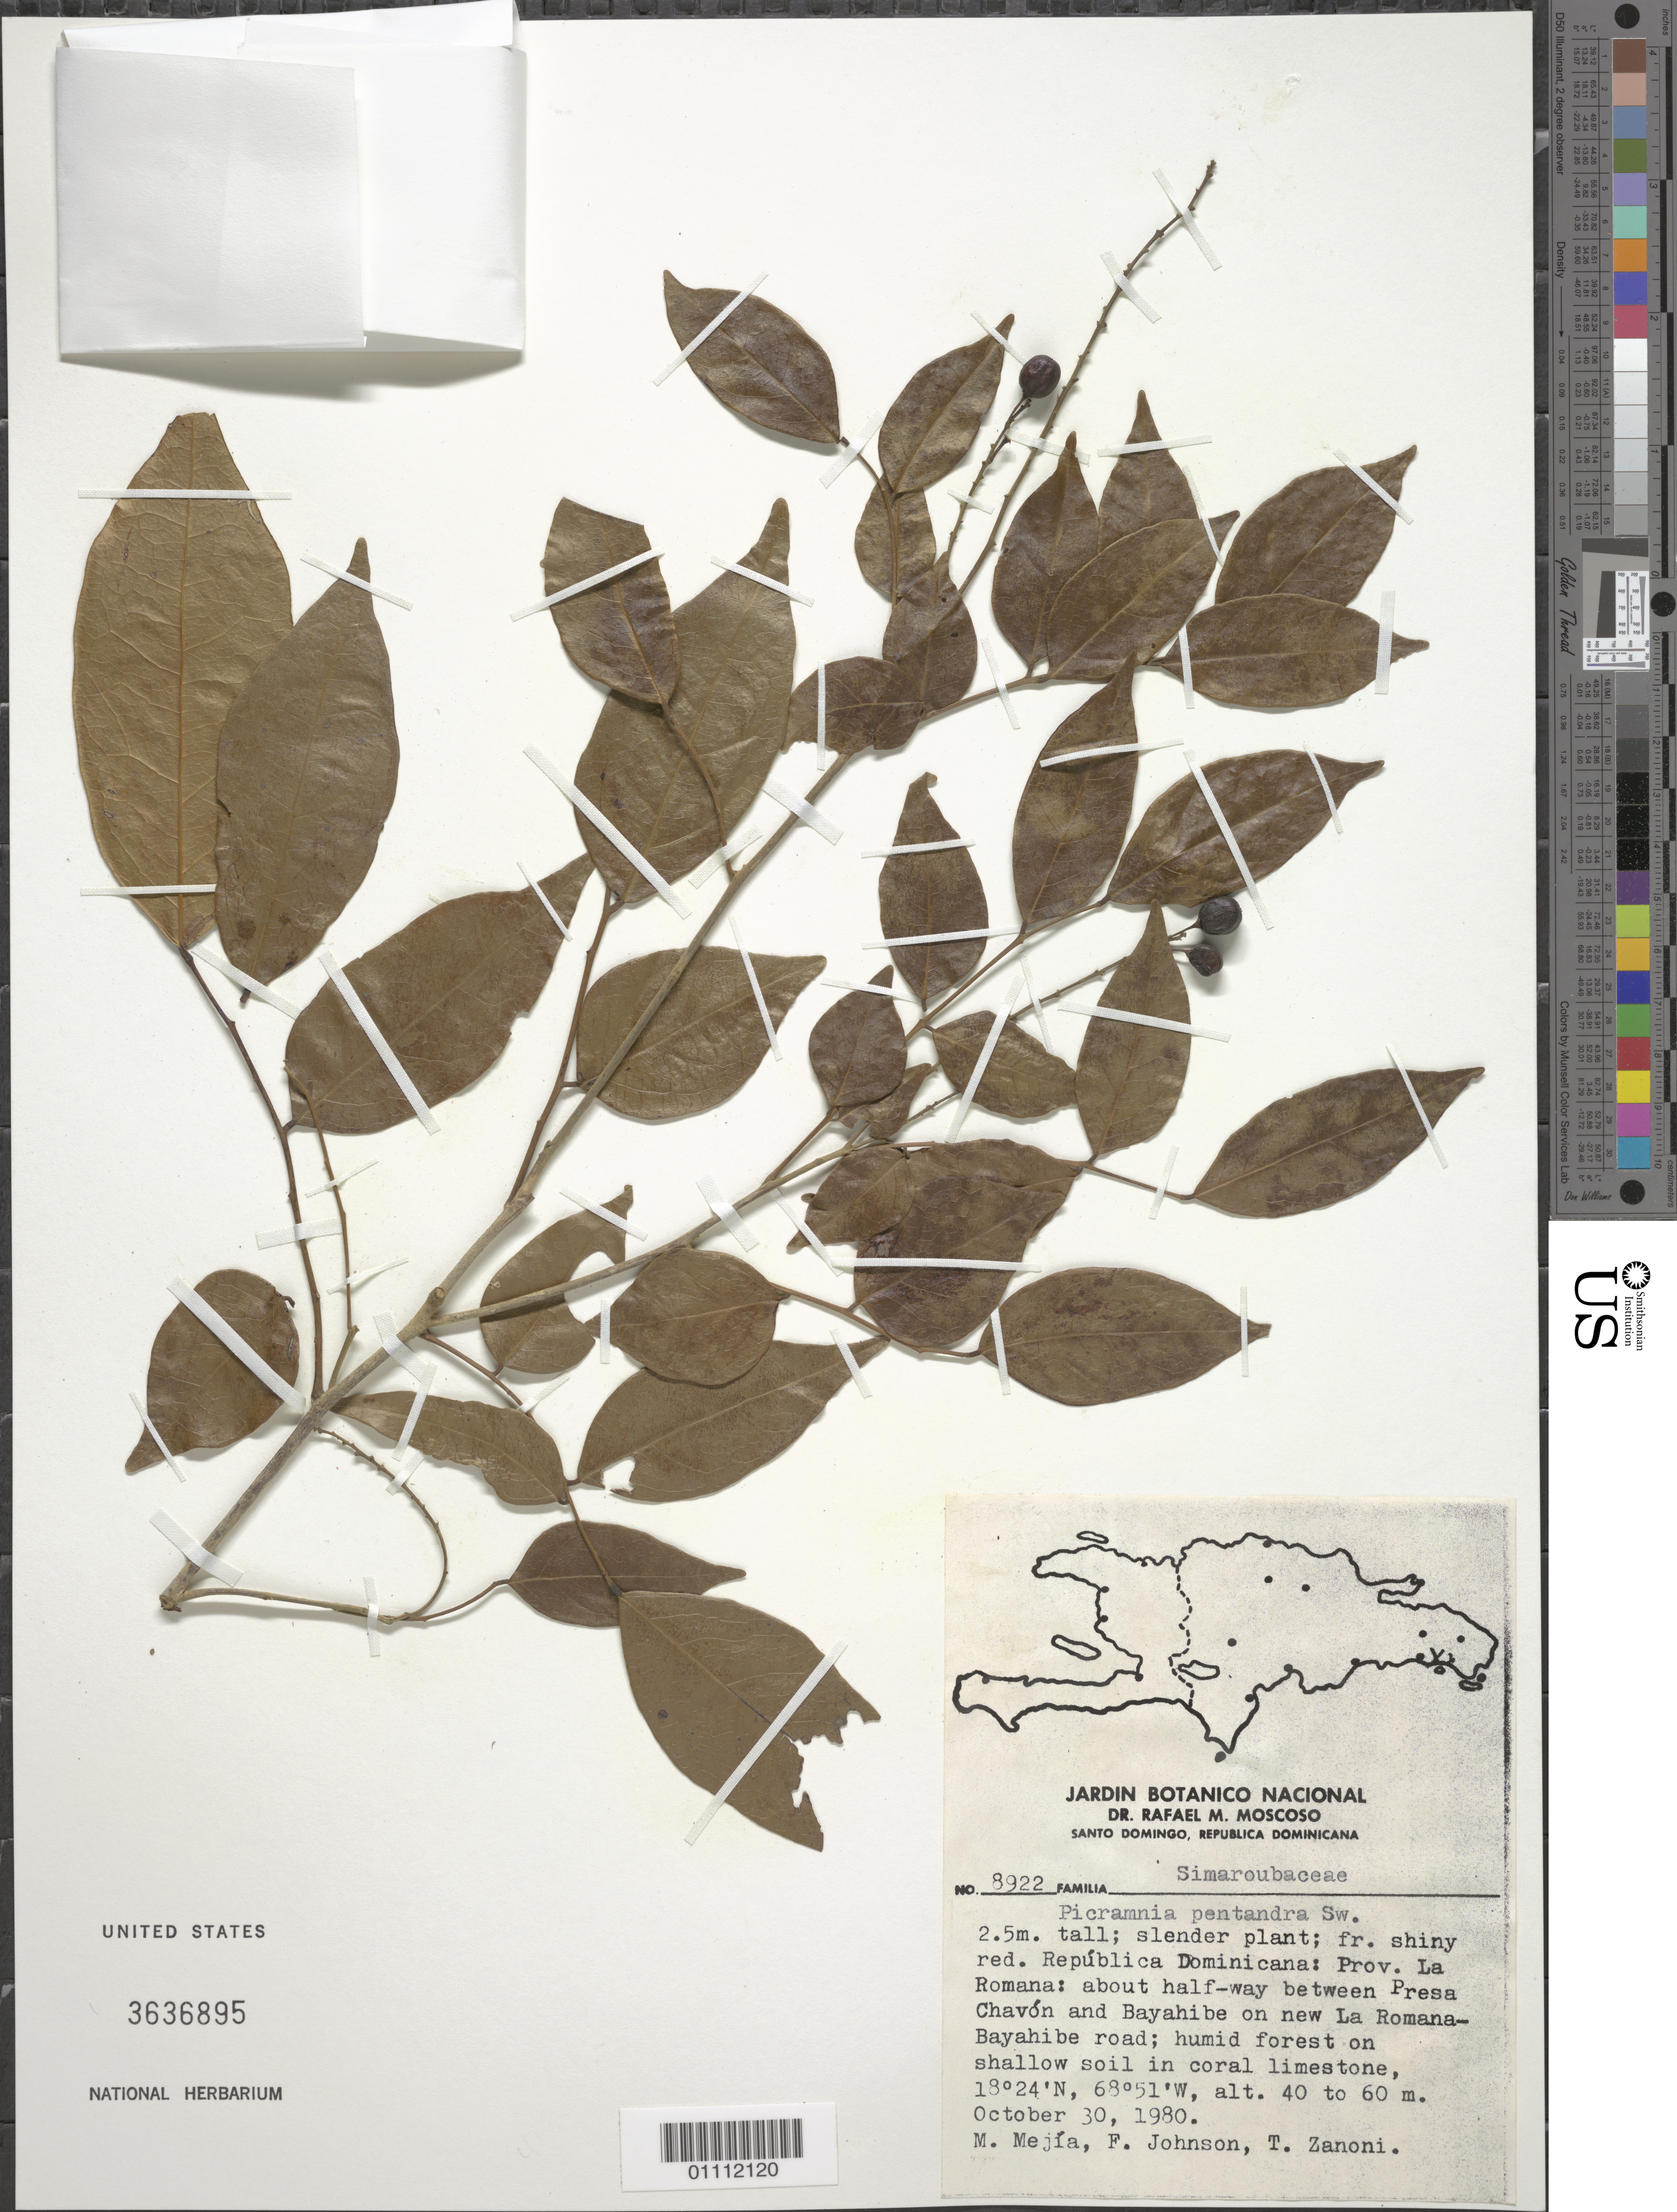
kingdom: Plantae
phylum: Tracheophyta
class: Magnoliopsida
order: Picramniales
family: Picramniaceae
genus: Picramnia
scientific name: Picramnia pentandra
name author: Sw.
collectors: M. Mejia, F. Johnson & T. A. Zanoni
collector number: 8922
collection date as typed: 30 Oct 1980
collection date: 1980-10-30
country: Dominican Republic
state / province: La Romana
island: Hispaniola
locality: About half-way between Presa Cahvón and Bayahibe, on new La Romana-Bayahibe road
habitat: Humid forest on shallow soil in coral limestone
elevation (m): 40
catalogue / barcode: US 3636895